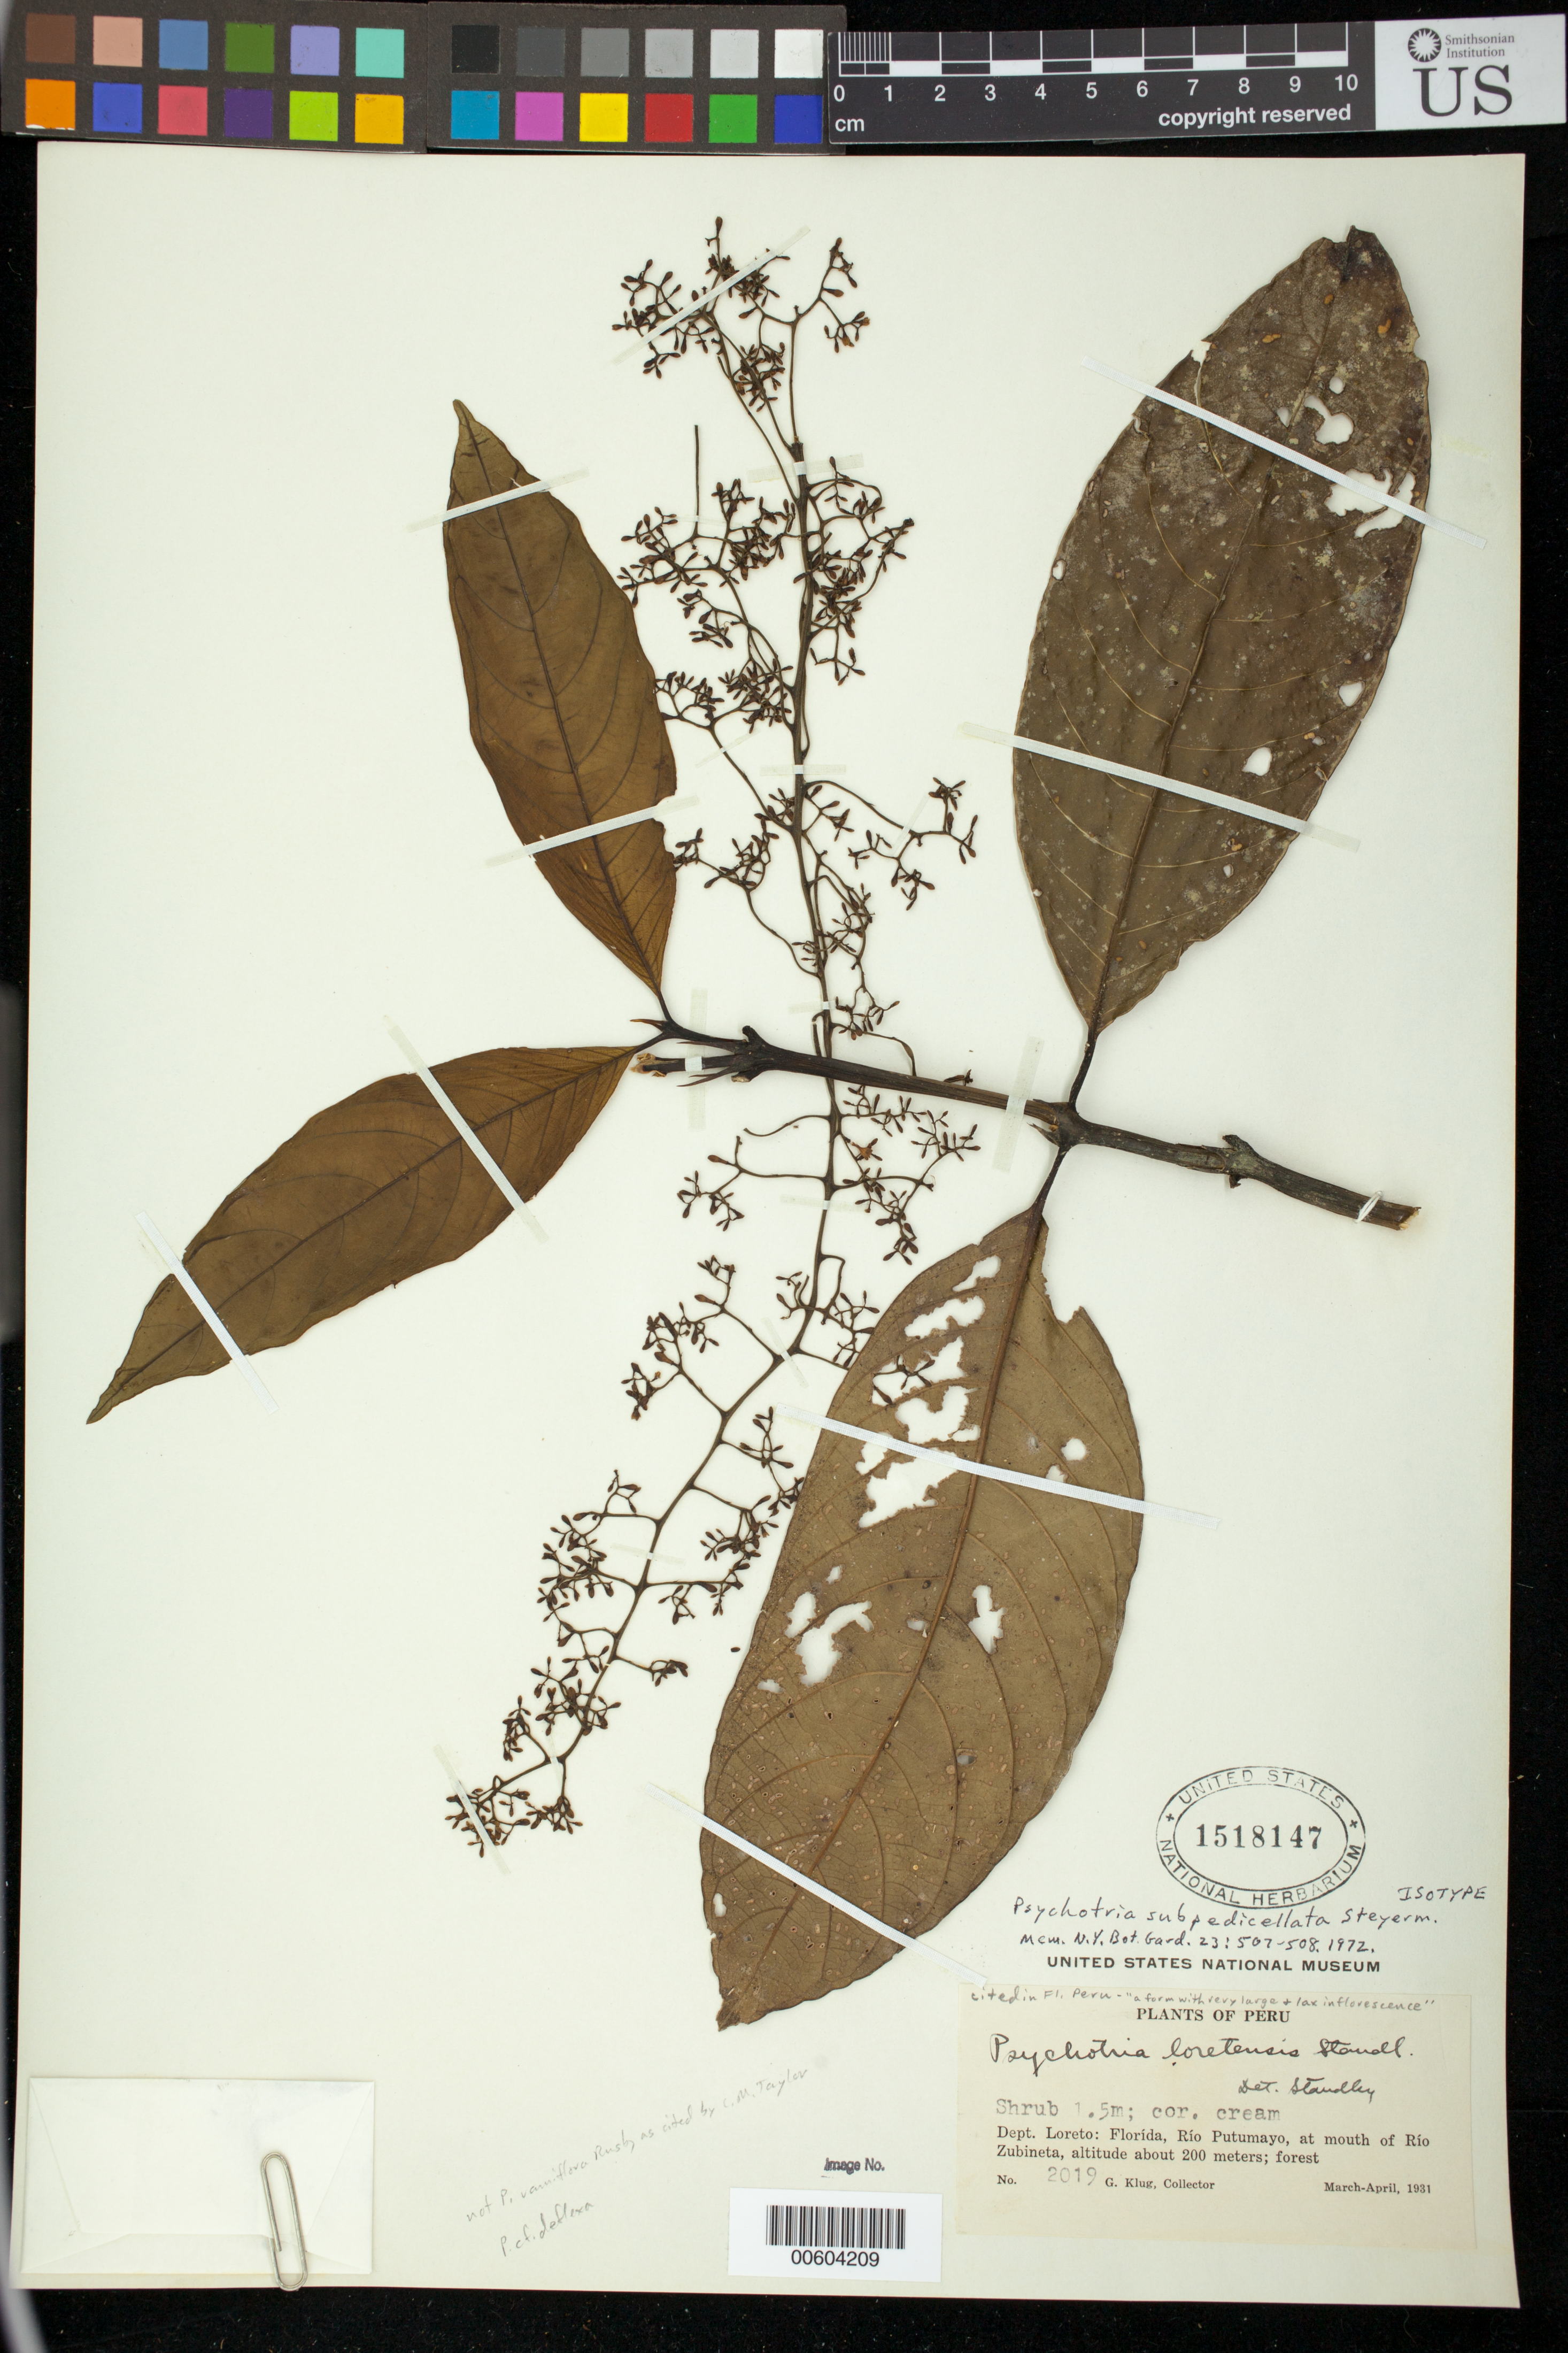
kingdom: Plantae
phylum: Tracheophyta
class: Magnoliopsida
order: Gentianales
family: Rubiaceae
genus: Psychotria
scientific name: Psychotria subpedicellata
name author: Steyerm.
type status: Isotype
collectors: G. Klug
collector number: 2019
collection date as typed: Mar 1931 to -- Apr 1931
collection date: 1931-03/1931-04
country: Peru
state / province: Loreto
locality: Florida, Rio Putumayo, mouth of Rio Zubineta.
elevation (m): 200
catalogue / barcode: US 1518147